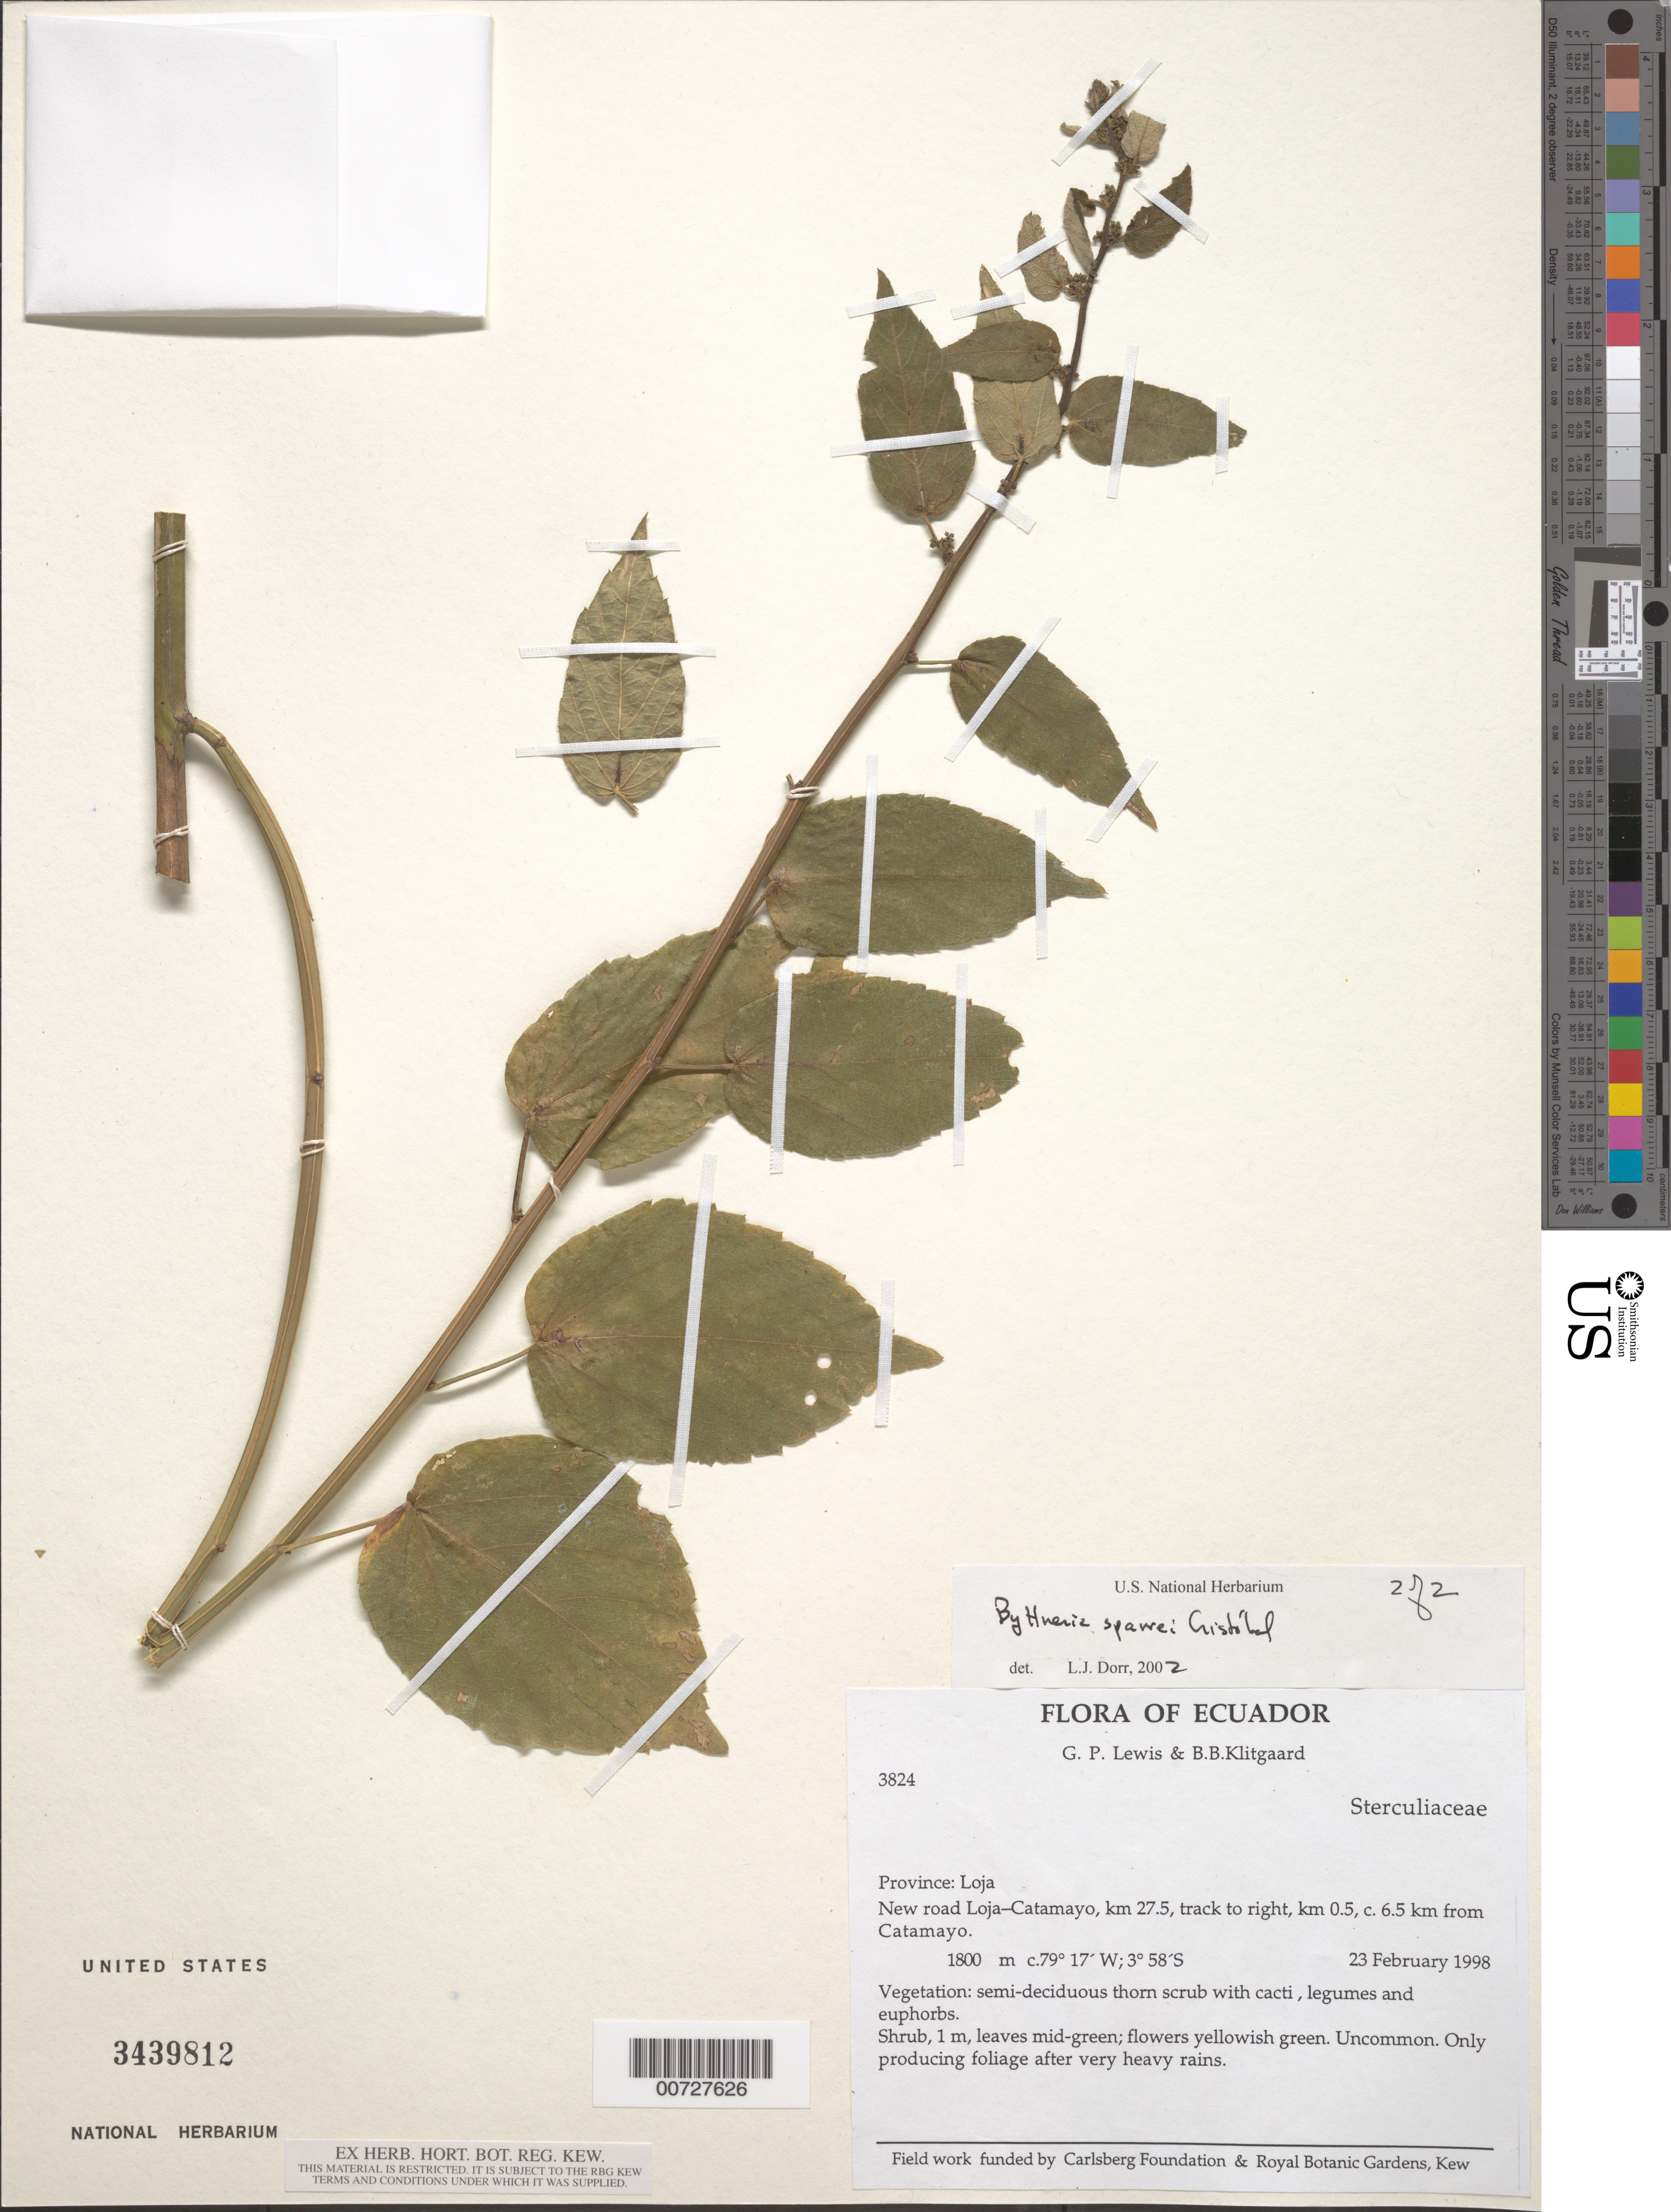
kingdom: Plantae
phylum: Tracheophyta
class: Magnoliopsida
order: Malvales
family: Malvaceae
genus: Byttneria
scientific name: Byttneria sparrei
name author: Cristóbal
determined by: Dorr, L. J., (BOT), Smithsonian Institution - National Museum of Natural History (UNITED STATES)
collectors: G. P. Lewis & B. B. Klitgaard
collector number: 3824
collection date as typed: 23 Feb 1998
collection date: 1998-02-23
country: Ecuador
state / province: Loja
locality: New road Loja-Catamayo, km 27.5, track to right, km 0.5, c. 6.5 km from Catamayo.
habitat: Semi-deciduous thorn scrub with cacti, legumes and euphorbs.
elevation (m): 1800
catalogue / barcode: US 3439812